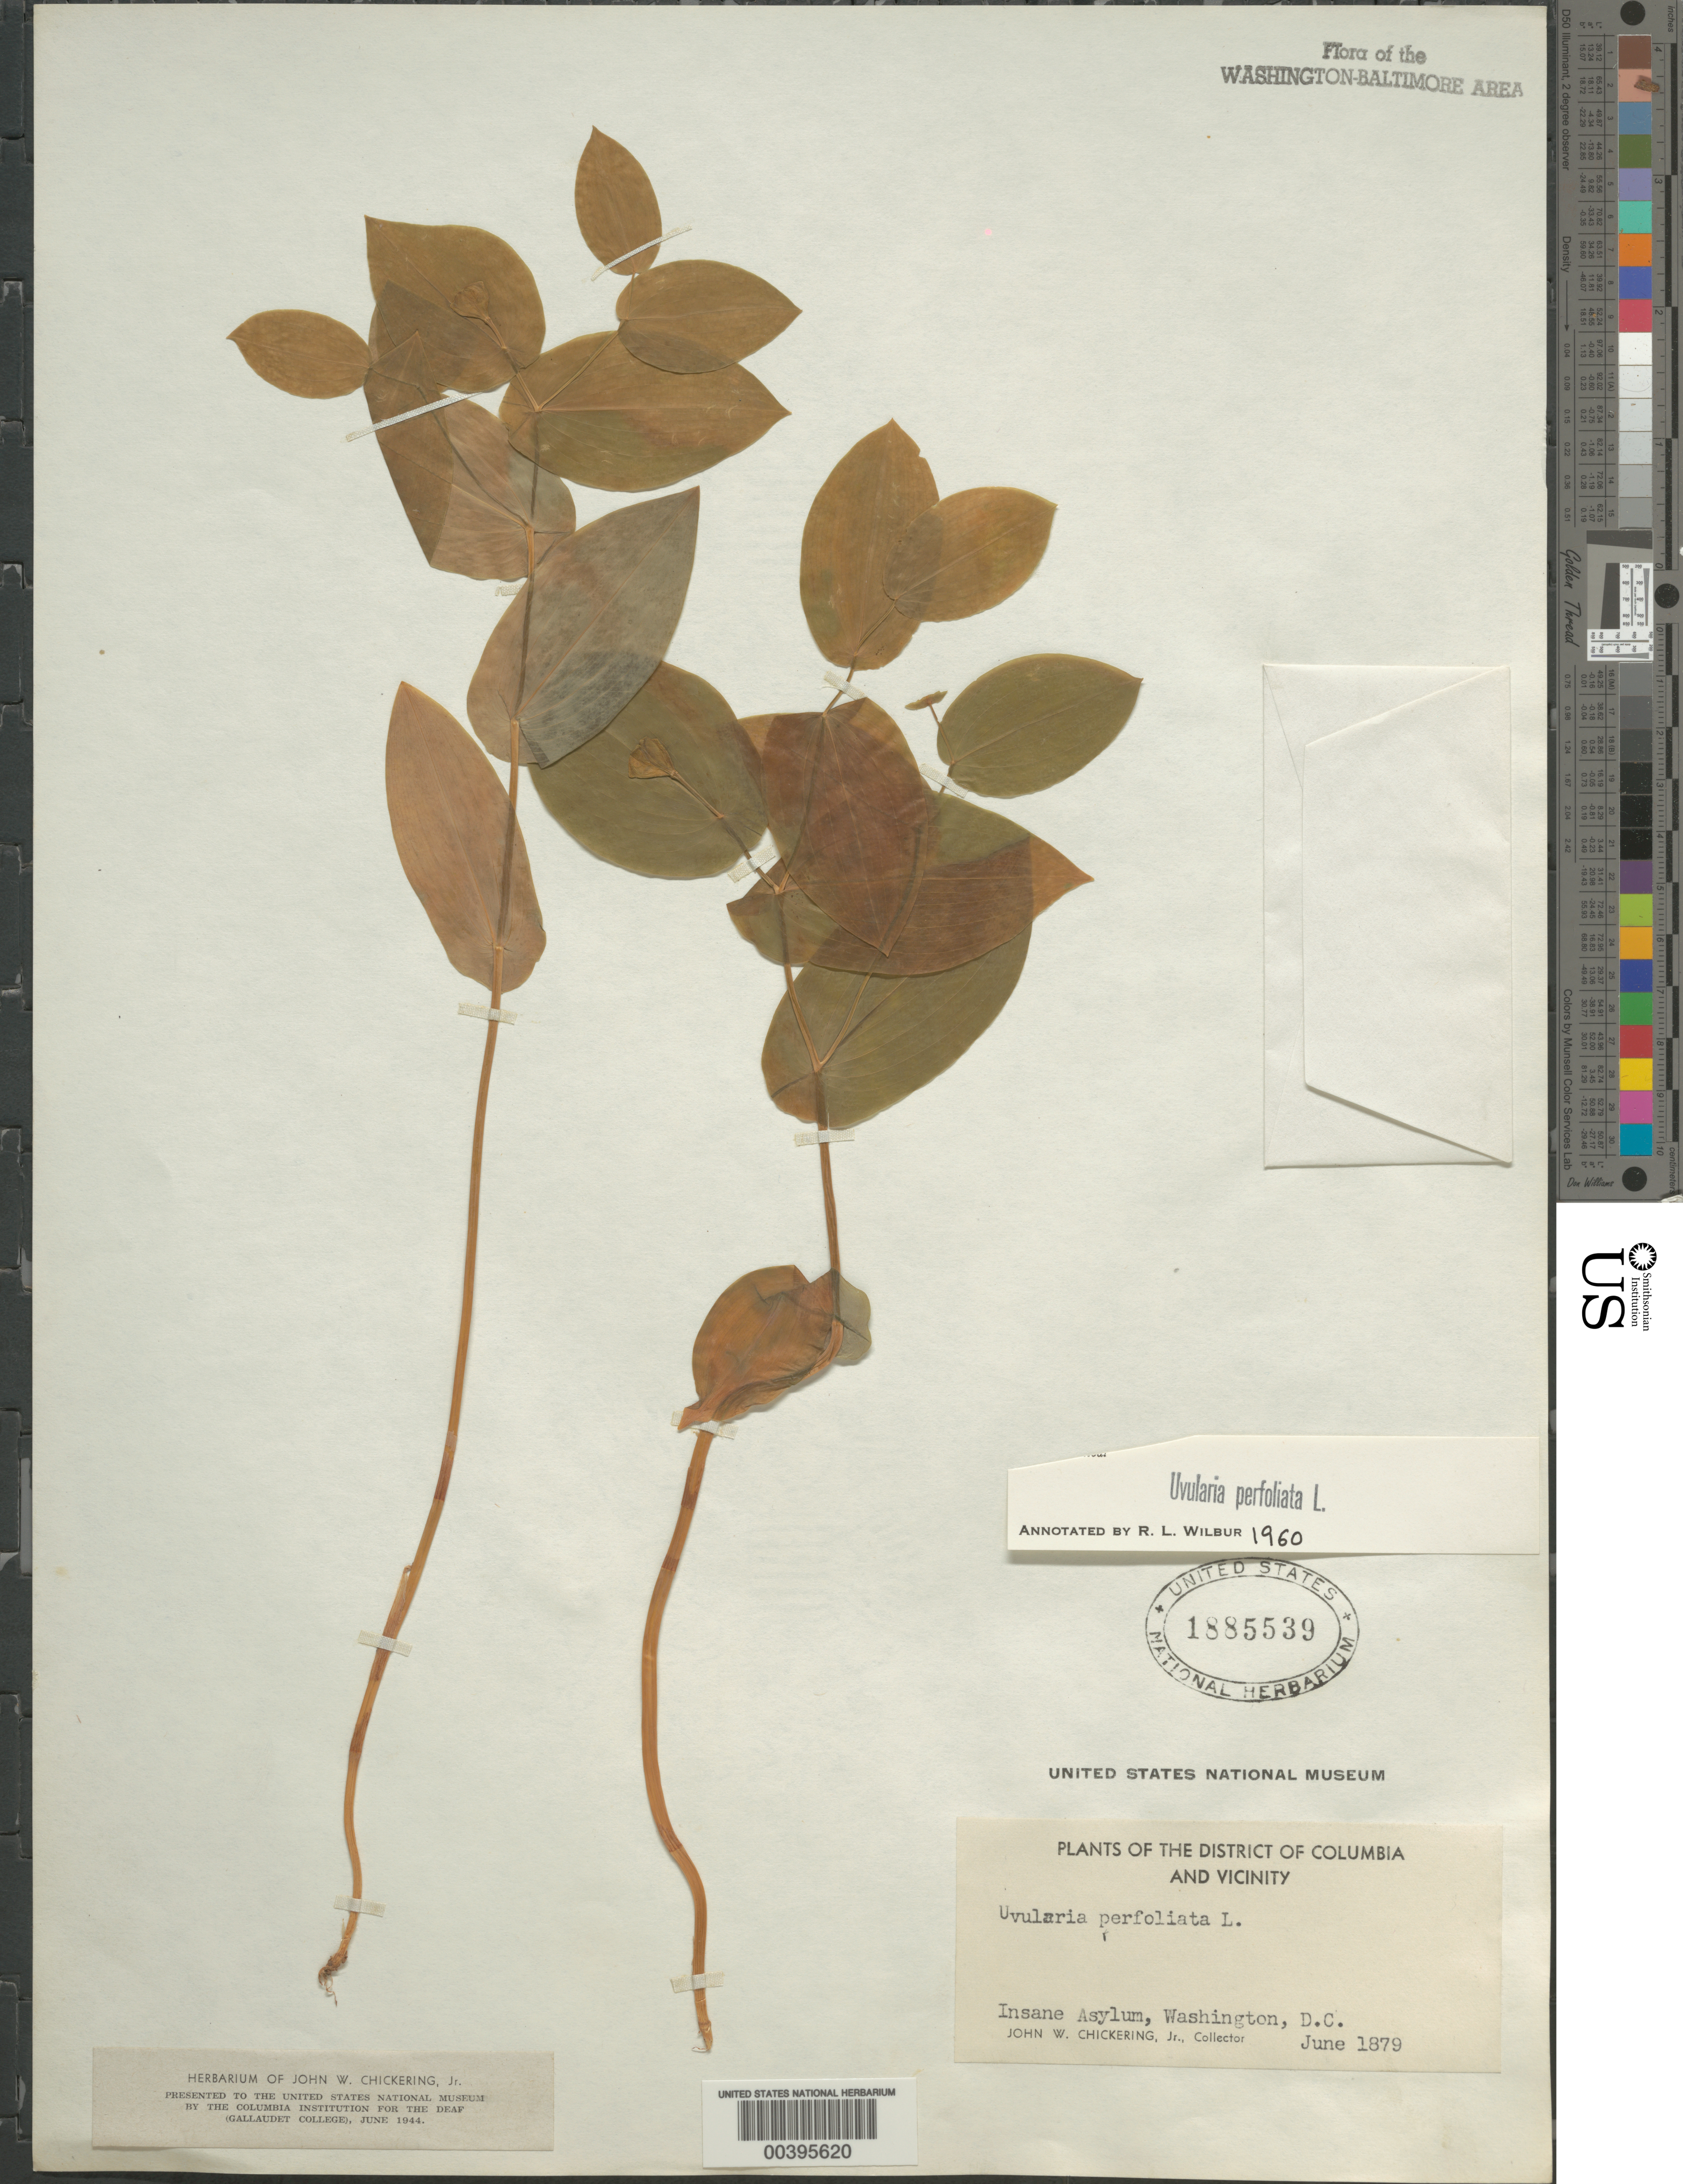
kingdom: Plantae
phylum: Tracheophyta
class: Liliopsida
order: Liliales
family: Colchicaceae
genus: Uvularia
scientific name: Uvularia perfoliata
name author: L.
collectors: J. Chickering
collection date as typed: Jun 1878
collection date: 1878-06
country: United States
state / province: District of Columbia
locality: Insane Asylum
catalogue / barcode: US 1885539